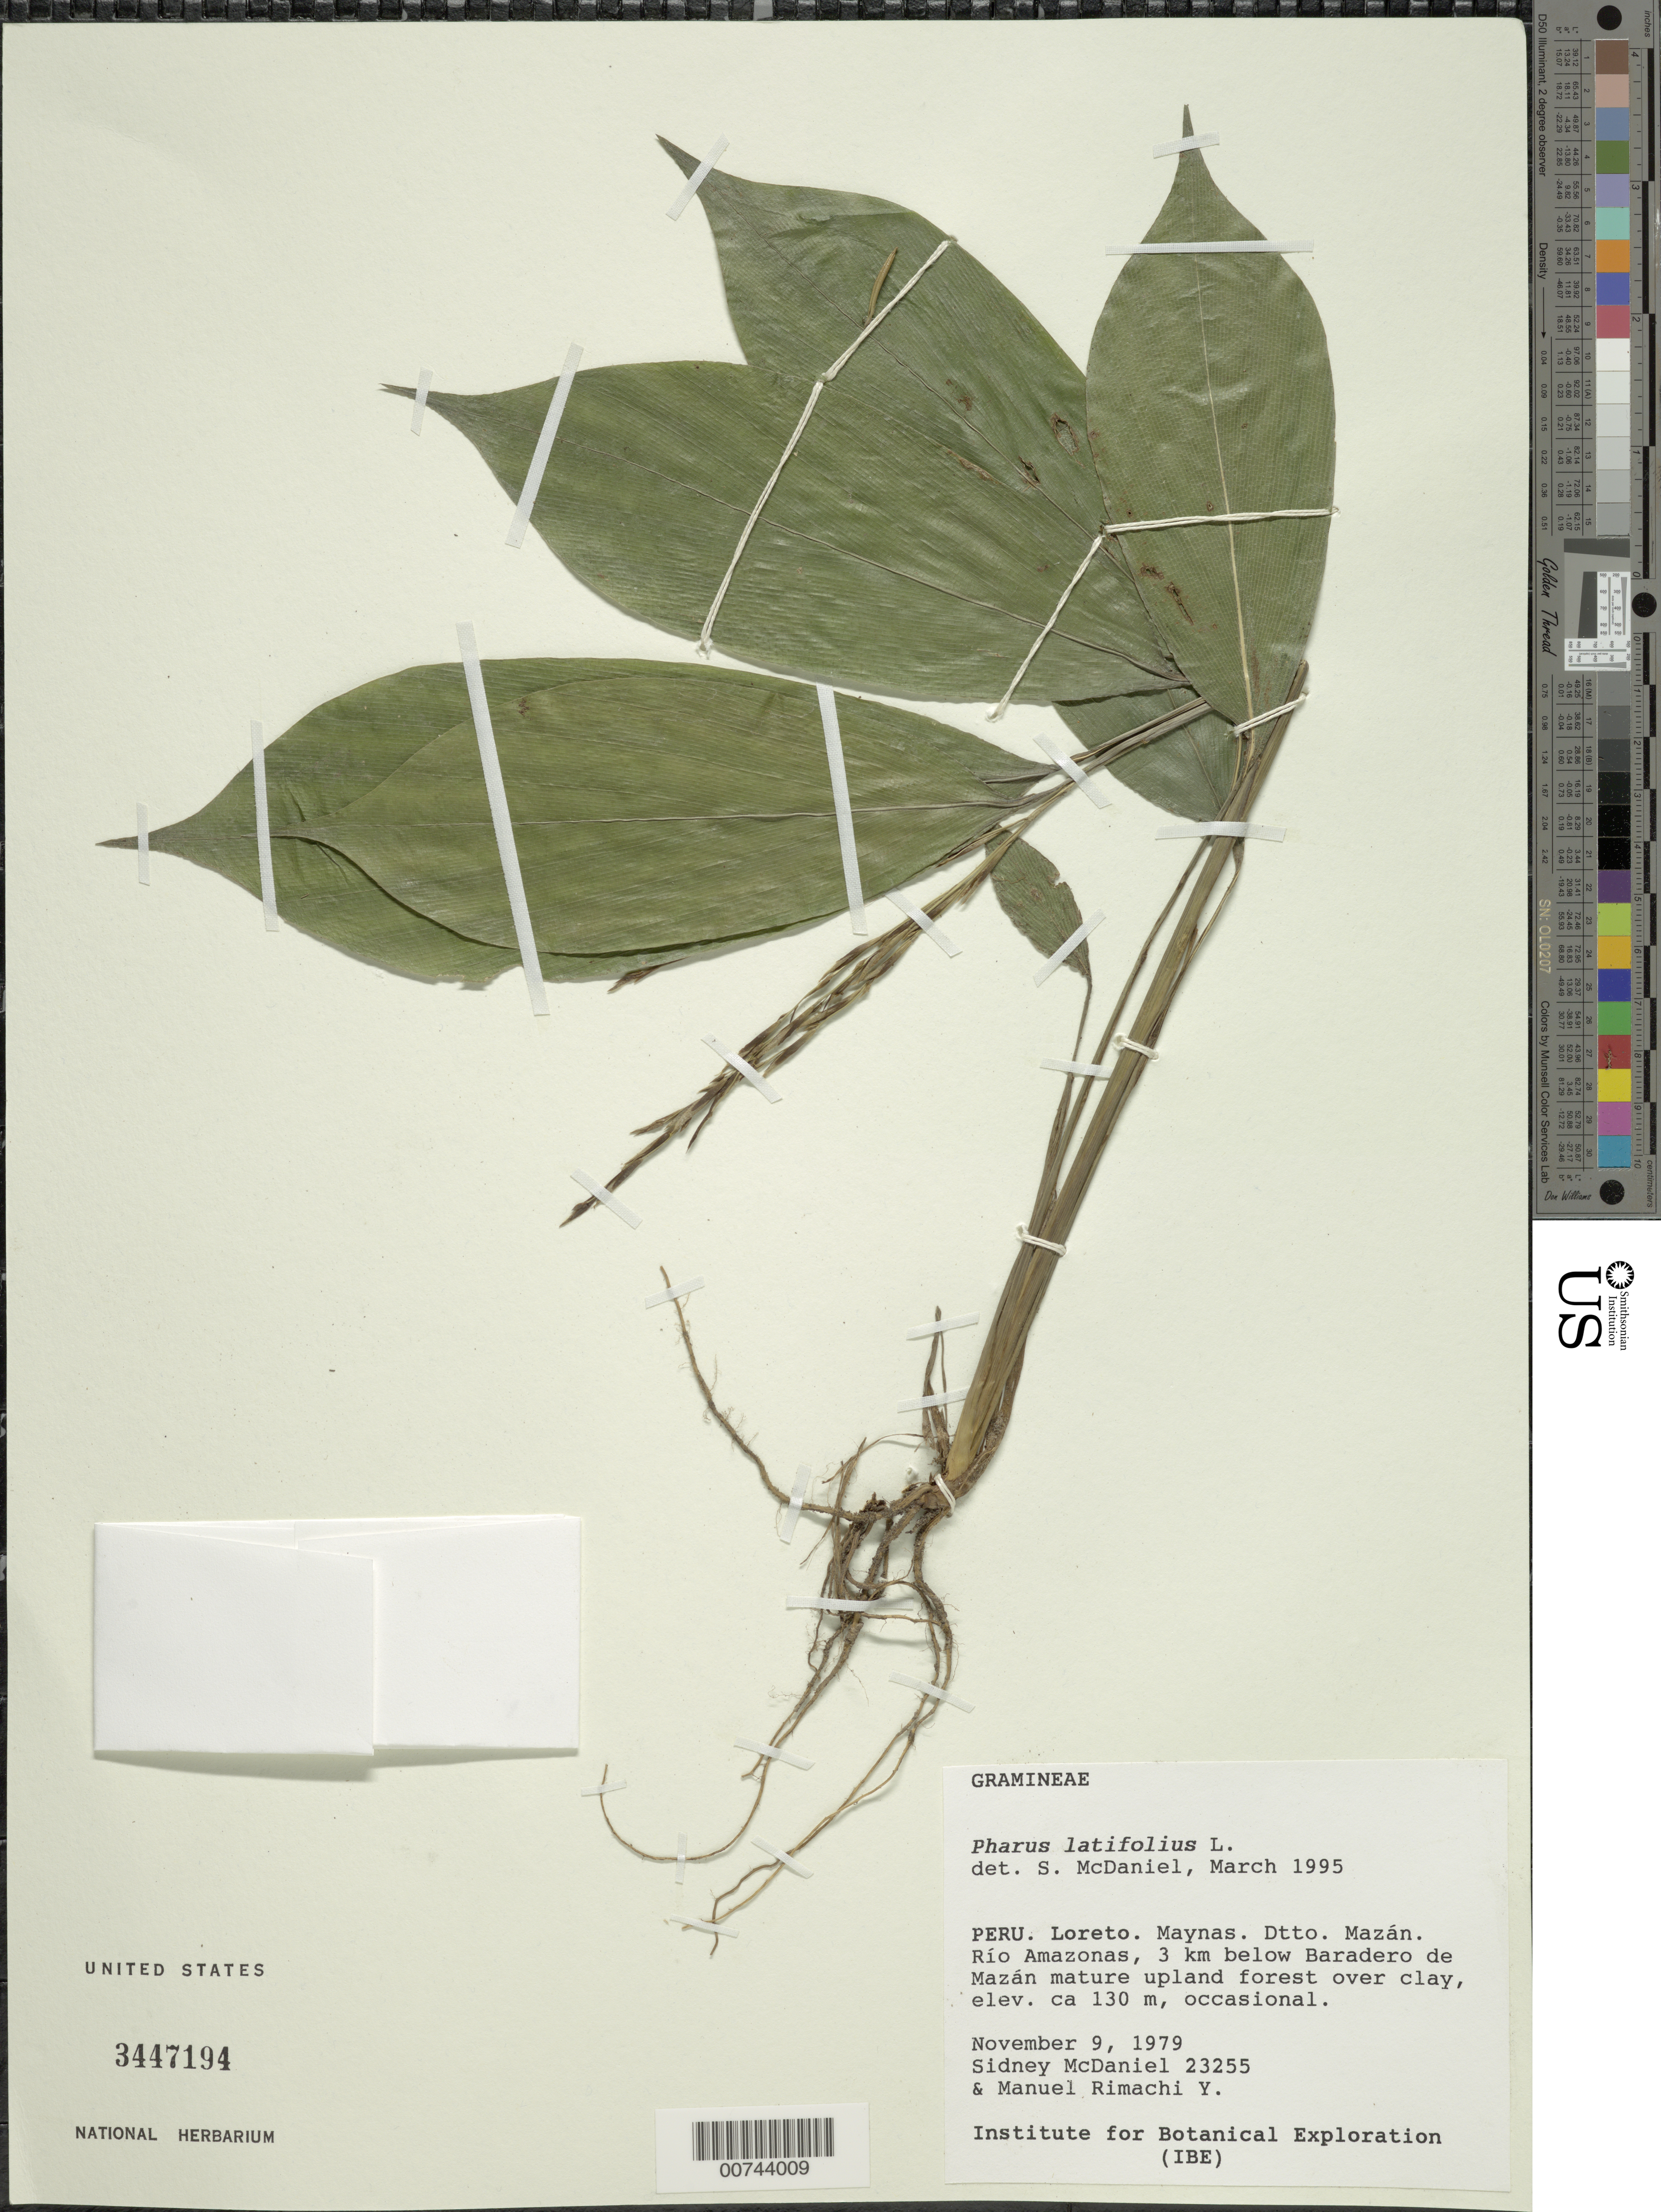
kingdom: Plantae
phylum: Tracheophyta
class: Liliopsida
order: Poales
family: Poaceae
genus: Pharus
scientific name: Pharus latifolius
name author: L.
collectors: S. T. McDaniel & M. Rimachi Y.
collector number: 23255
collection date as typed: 09 Nov 1979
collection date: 1979-11-09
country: Peru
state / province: Loreto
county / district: Maynas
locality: Mazan, Rio Amazonas, below Baradero de Mazan.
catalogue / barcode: US 3447194